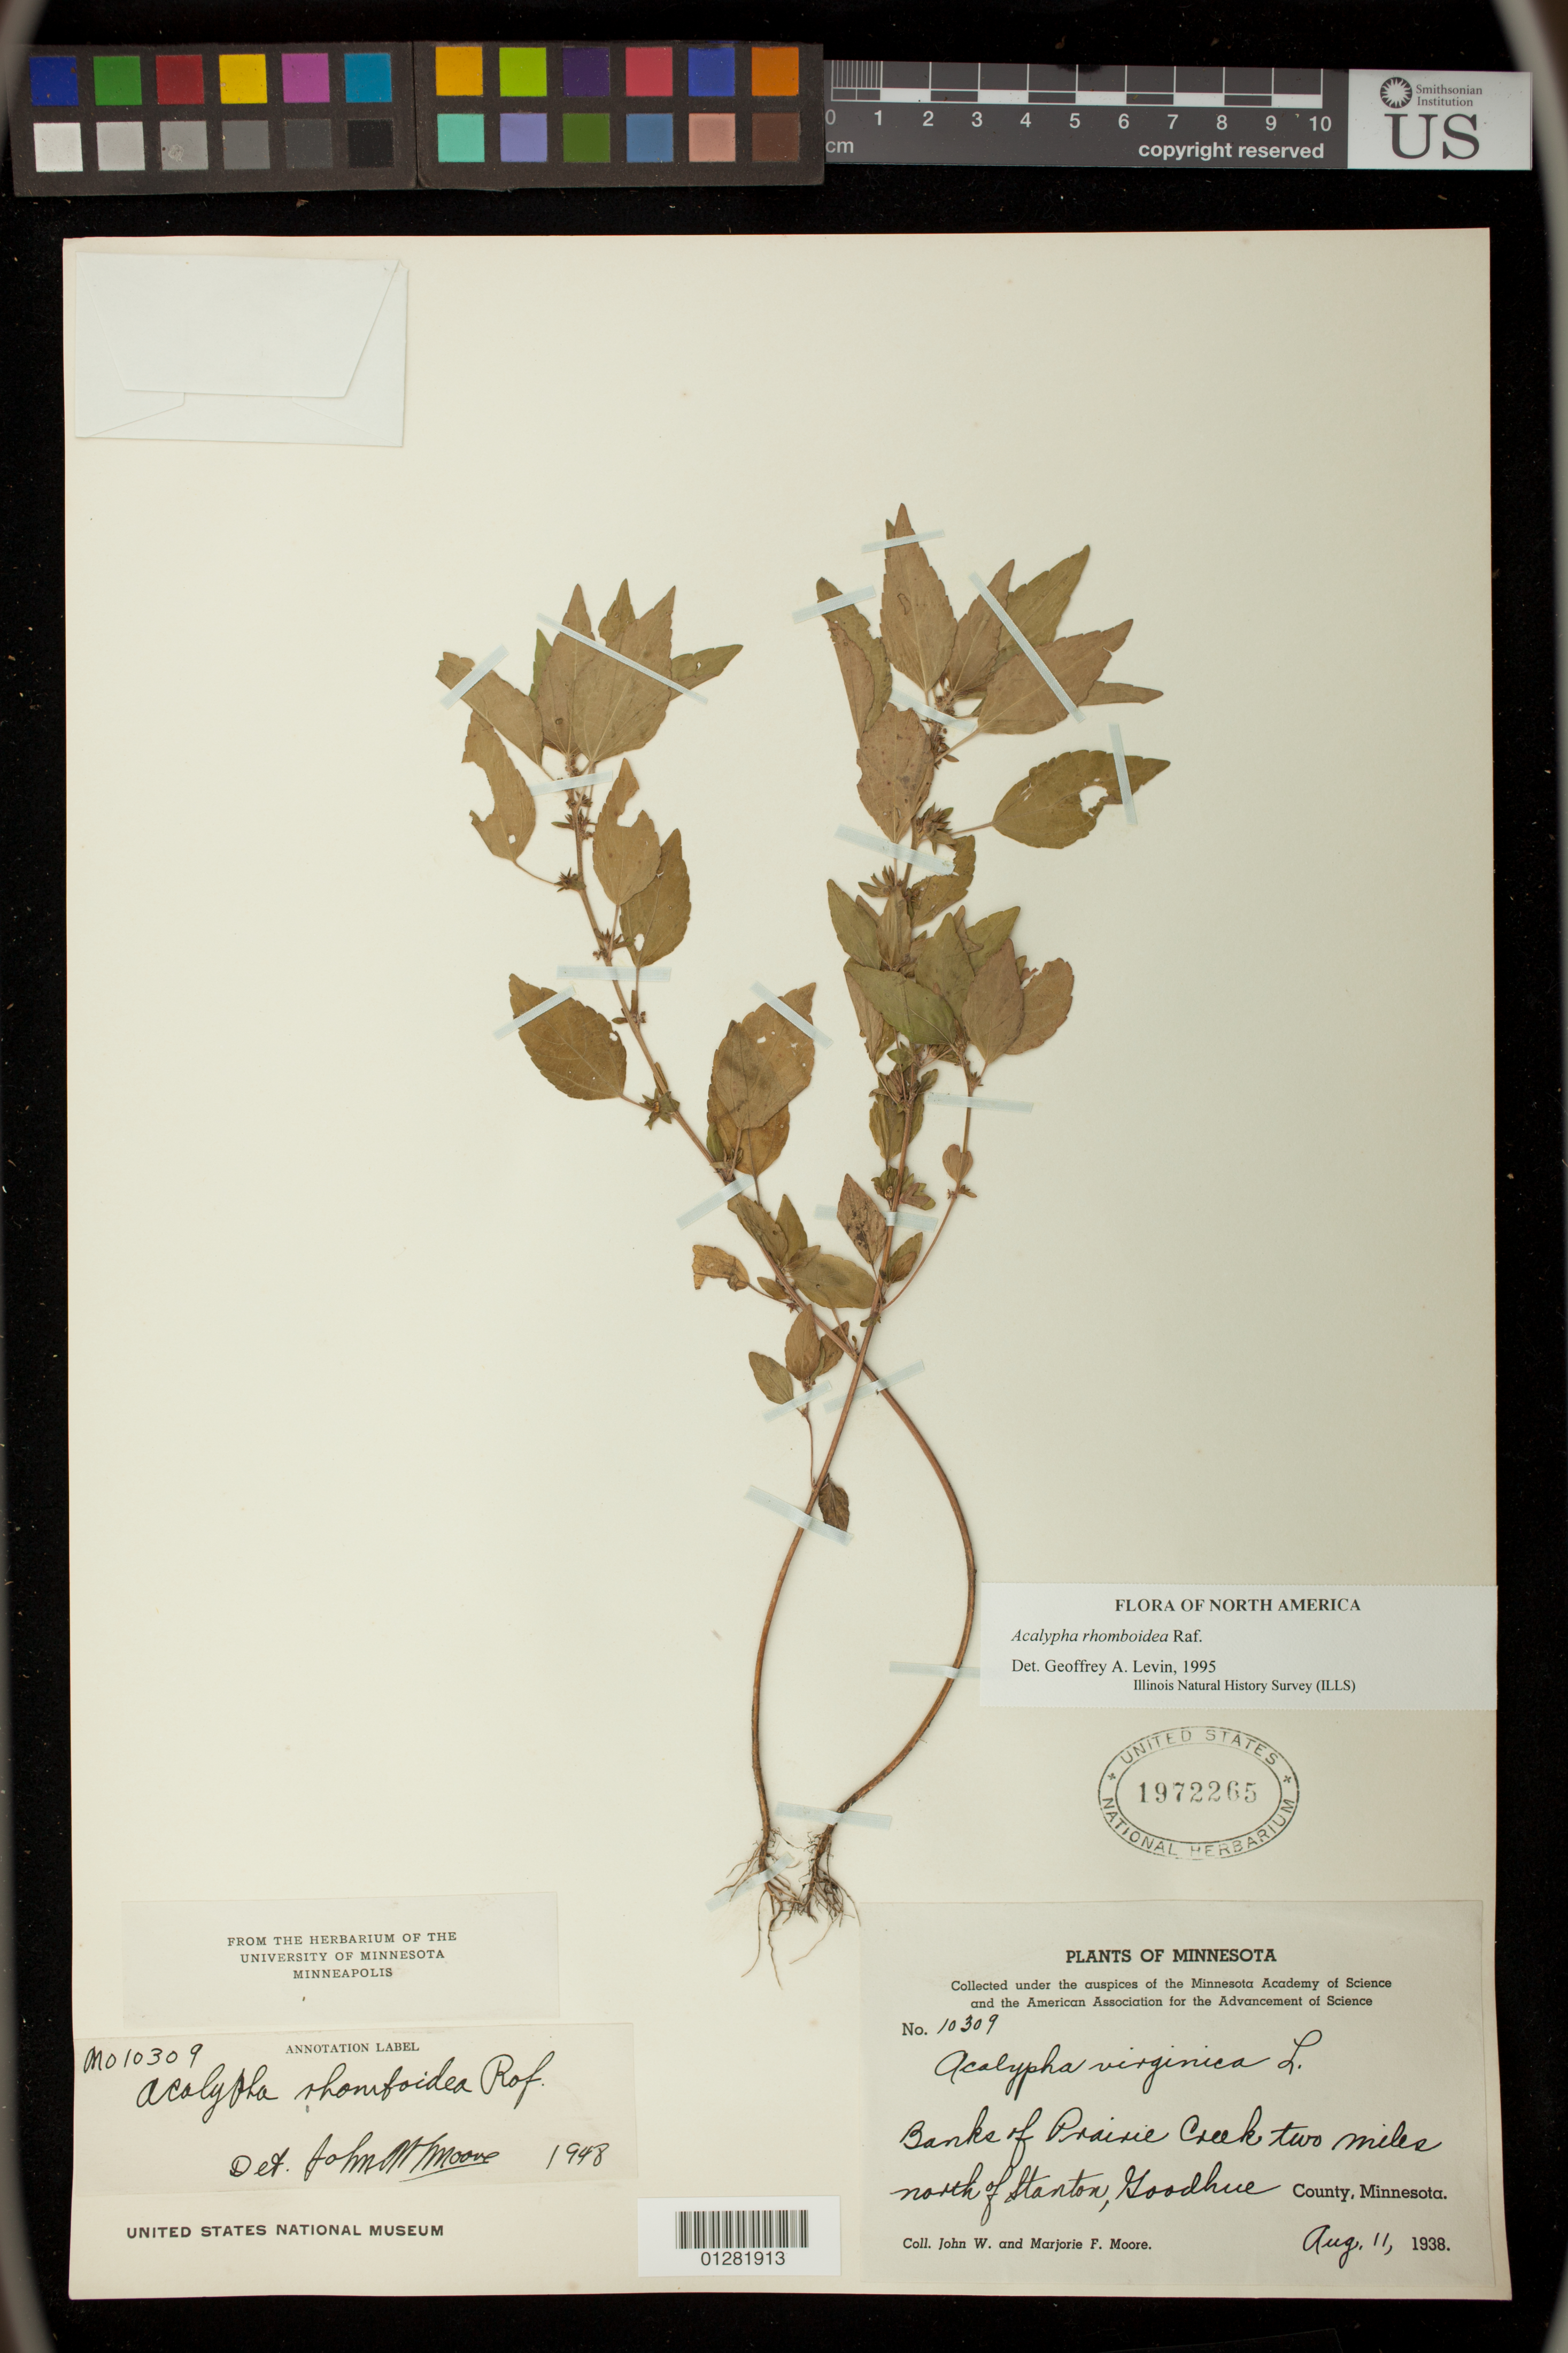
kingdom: Plantae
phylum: Tracheophyta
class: Magnoliopsida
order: Malpighiales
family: Euphorbiaceae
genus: Acalypha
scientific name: Acalypha rhomboidea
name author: Raf.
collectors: J. W. Moore & M. F. Moore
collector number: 10309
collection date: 1938-08-11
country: United States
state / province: Minnesota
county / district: Goodhue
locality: Banks of Prairie Creek two miles north of Stanton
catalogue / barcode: US 1972265